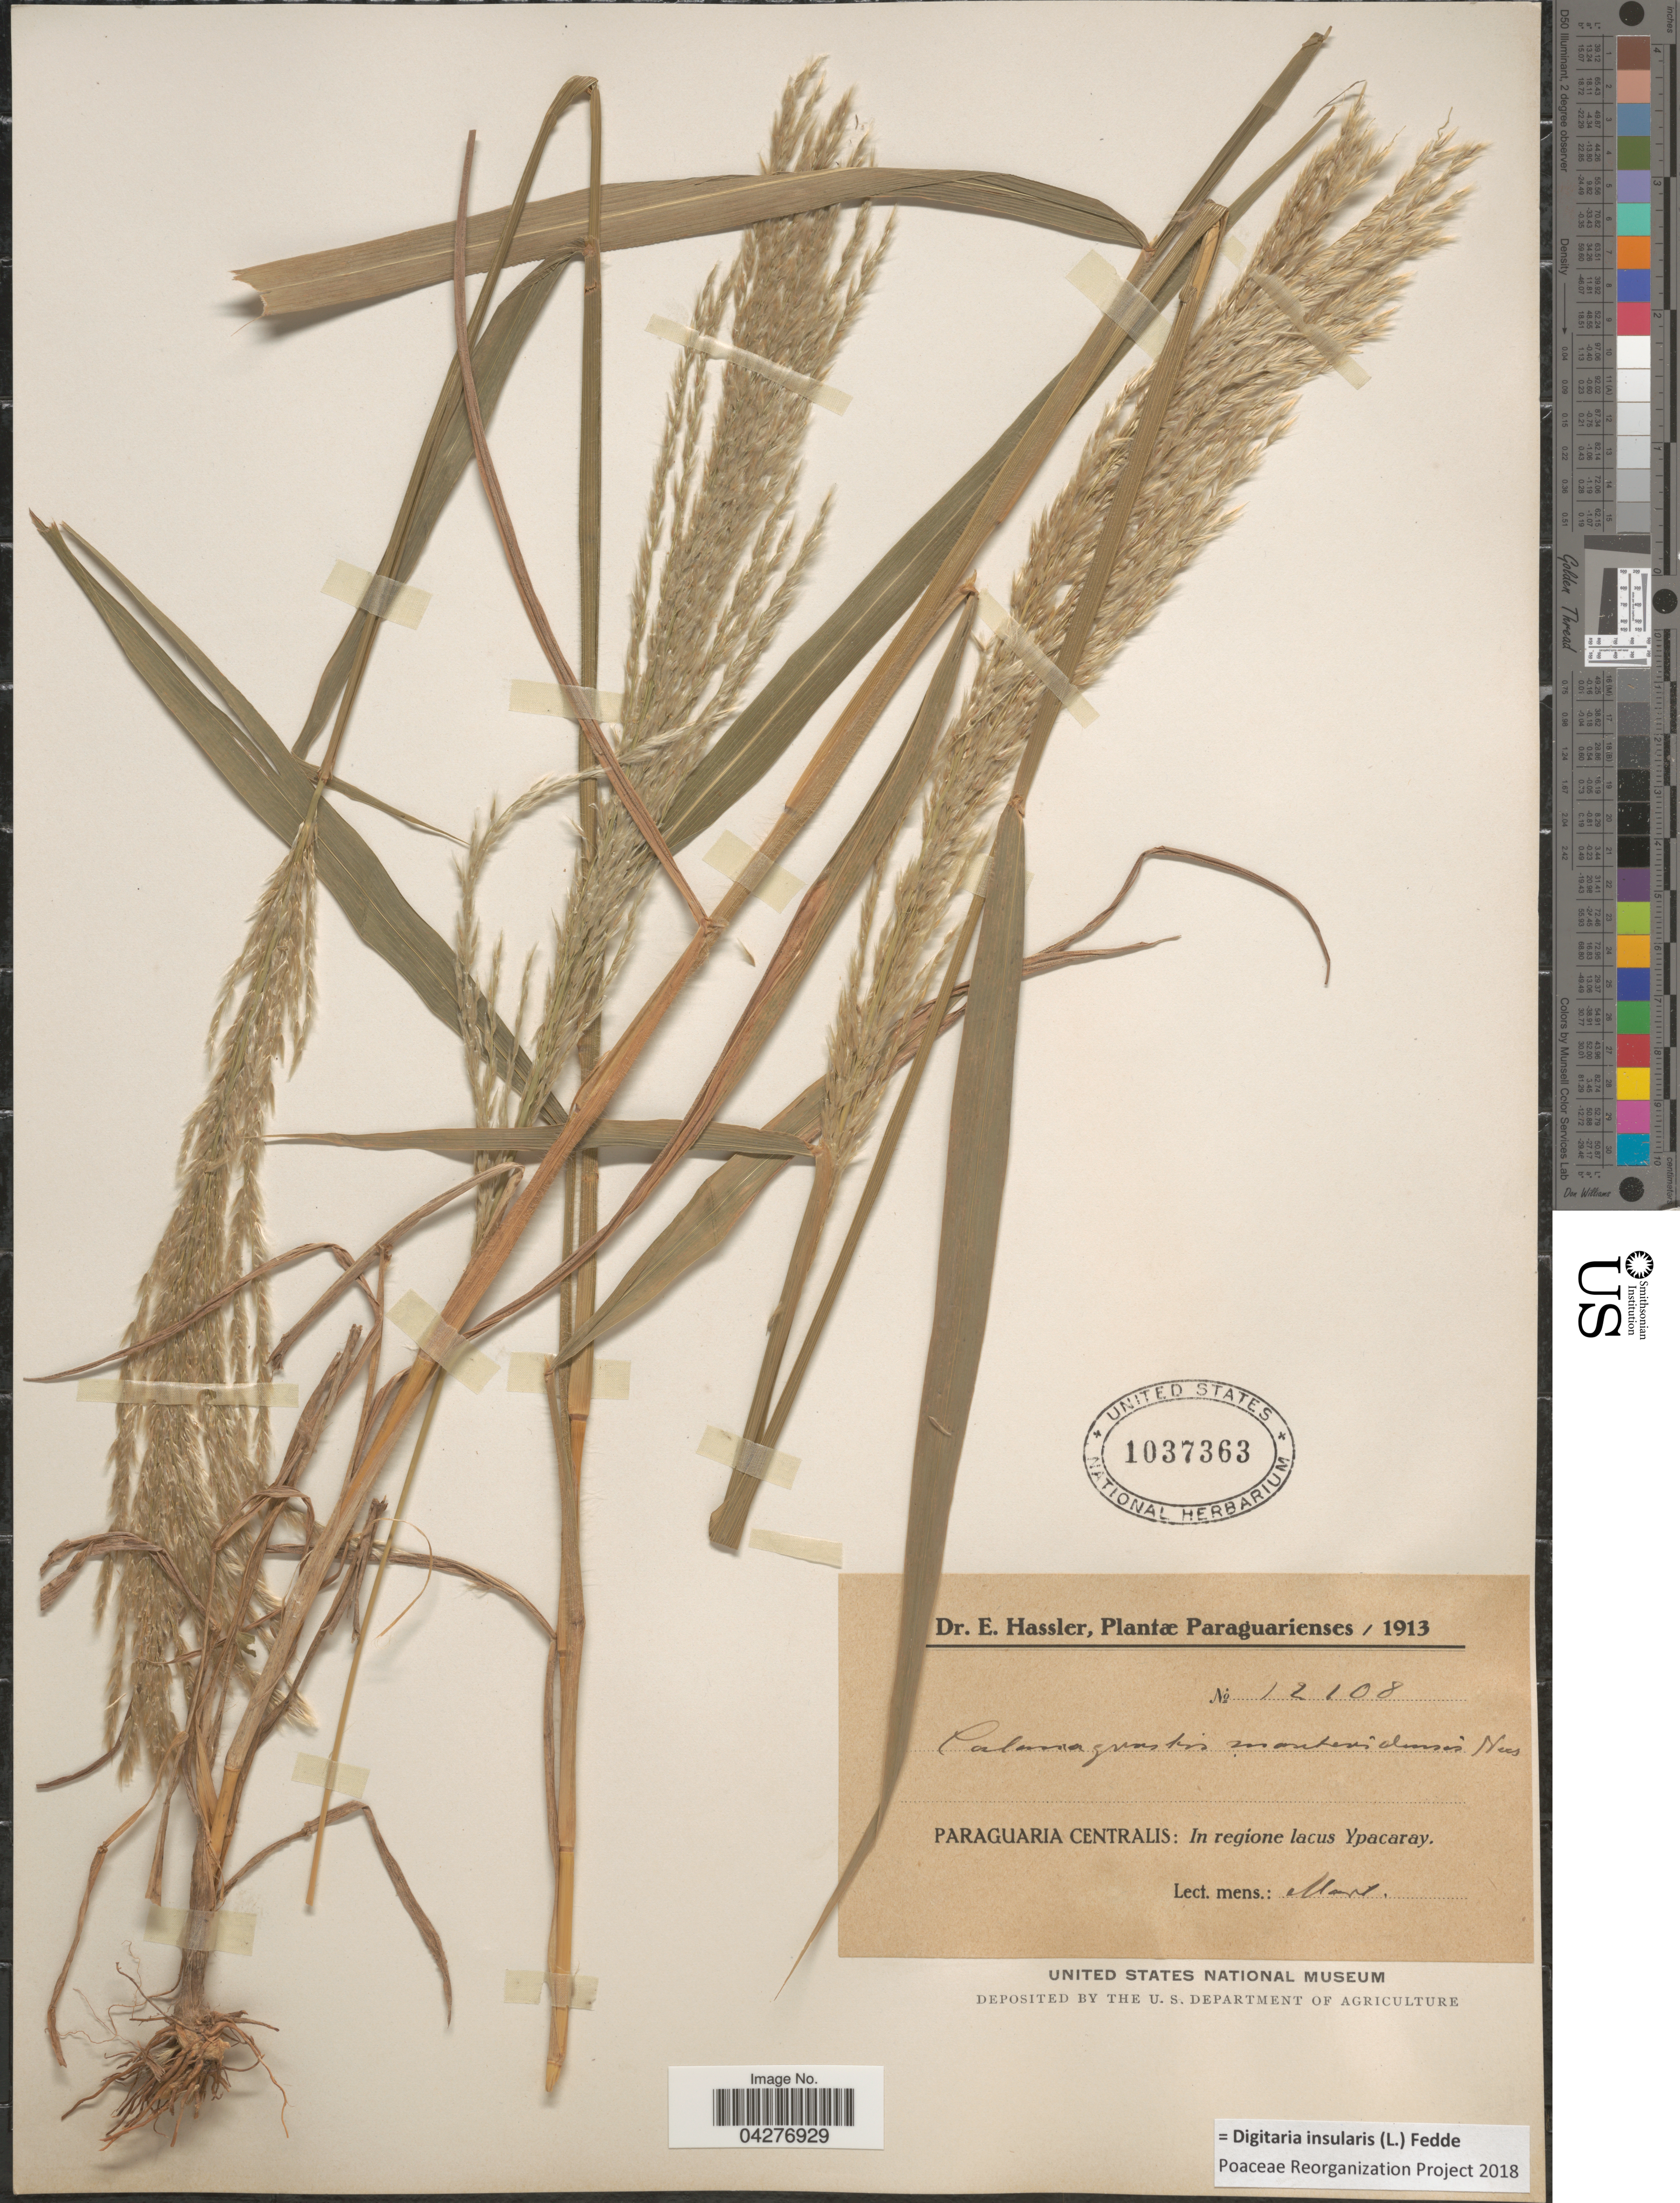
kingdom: Plantae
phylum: Tracheophyta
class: Liliopsida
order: Poales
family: Poaceae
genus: Digitaria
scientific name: Digitaria insularis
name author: (L.) Fedde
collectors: E. Hassler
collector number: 12108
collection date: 1913-03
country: Paraguay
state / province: Central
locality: Paraguaria Centralis: In regione lacus Ypacaray.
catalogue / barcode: US 1037363